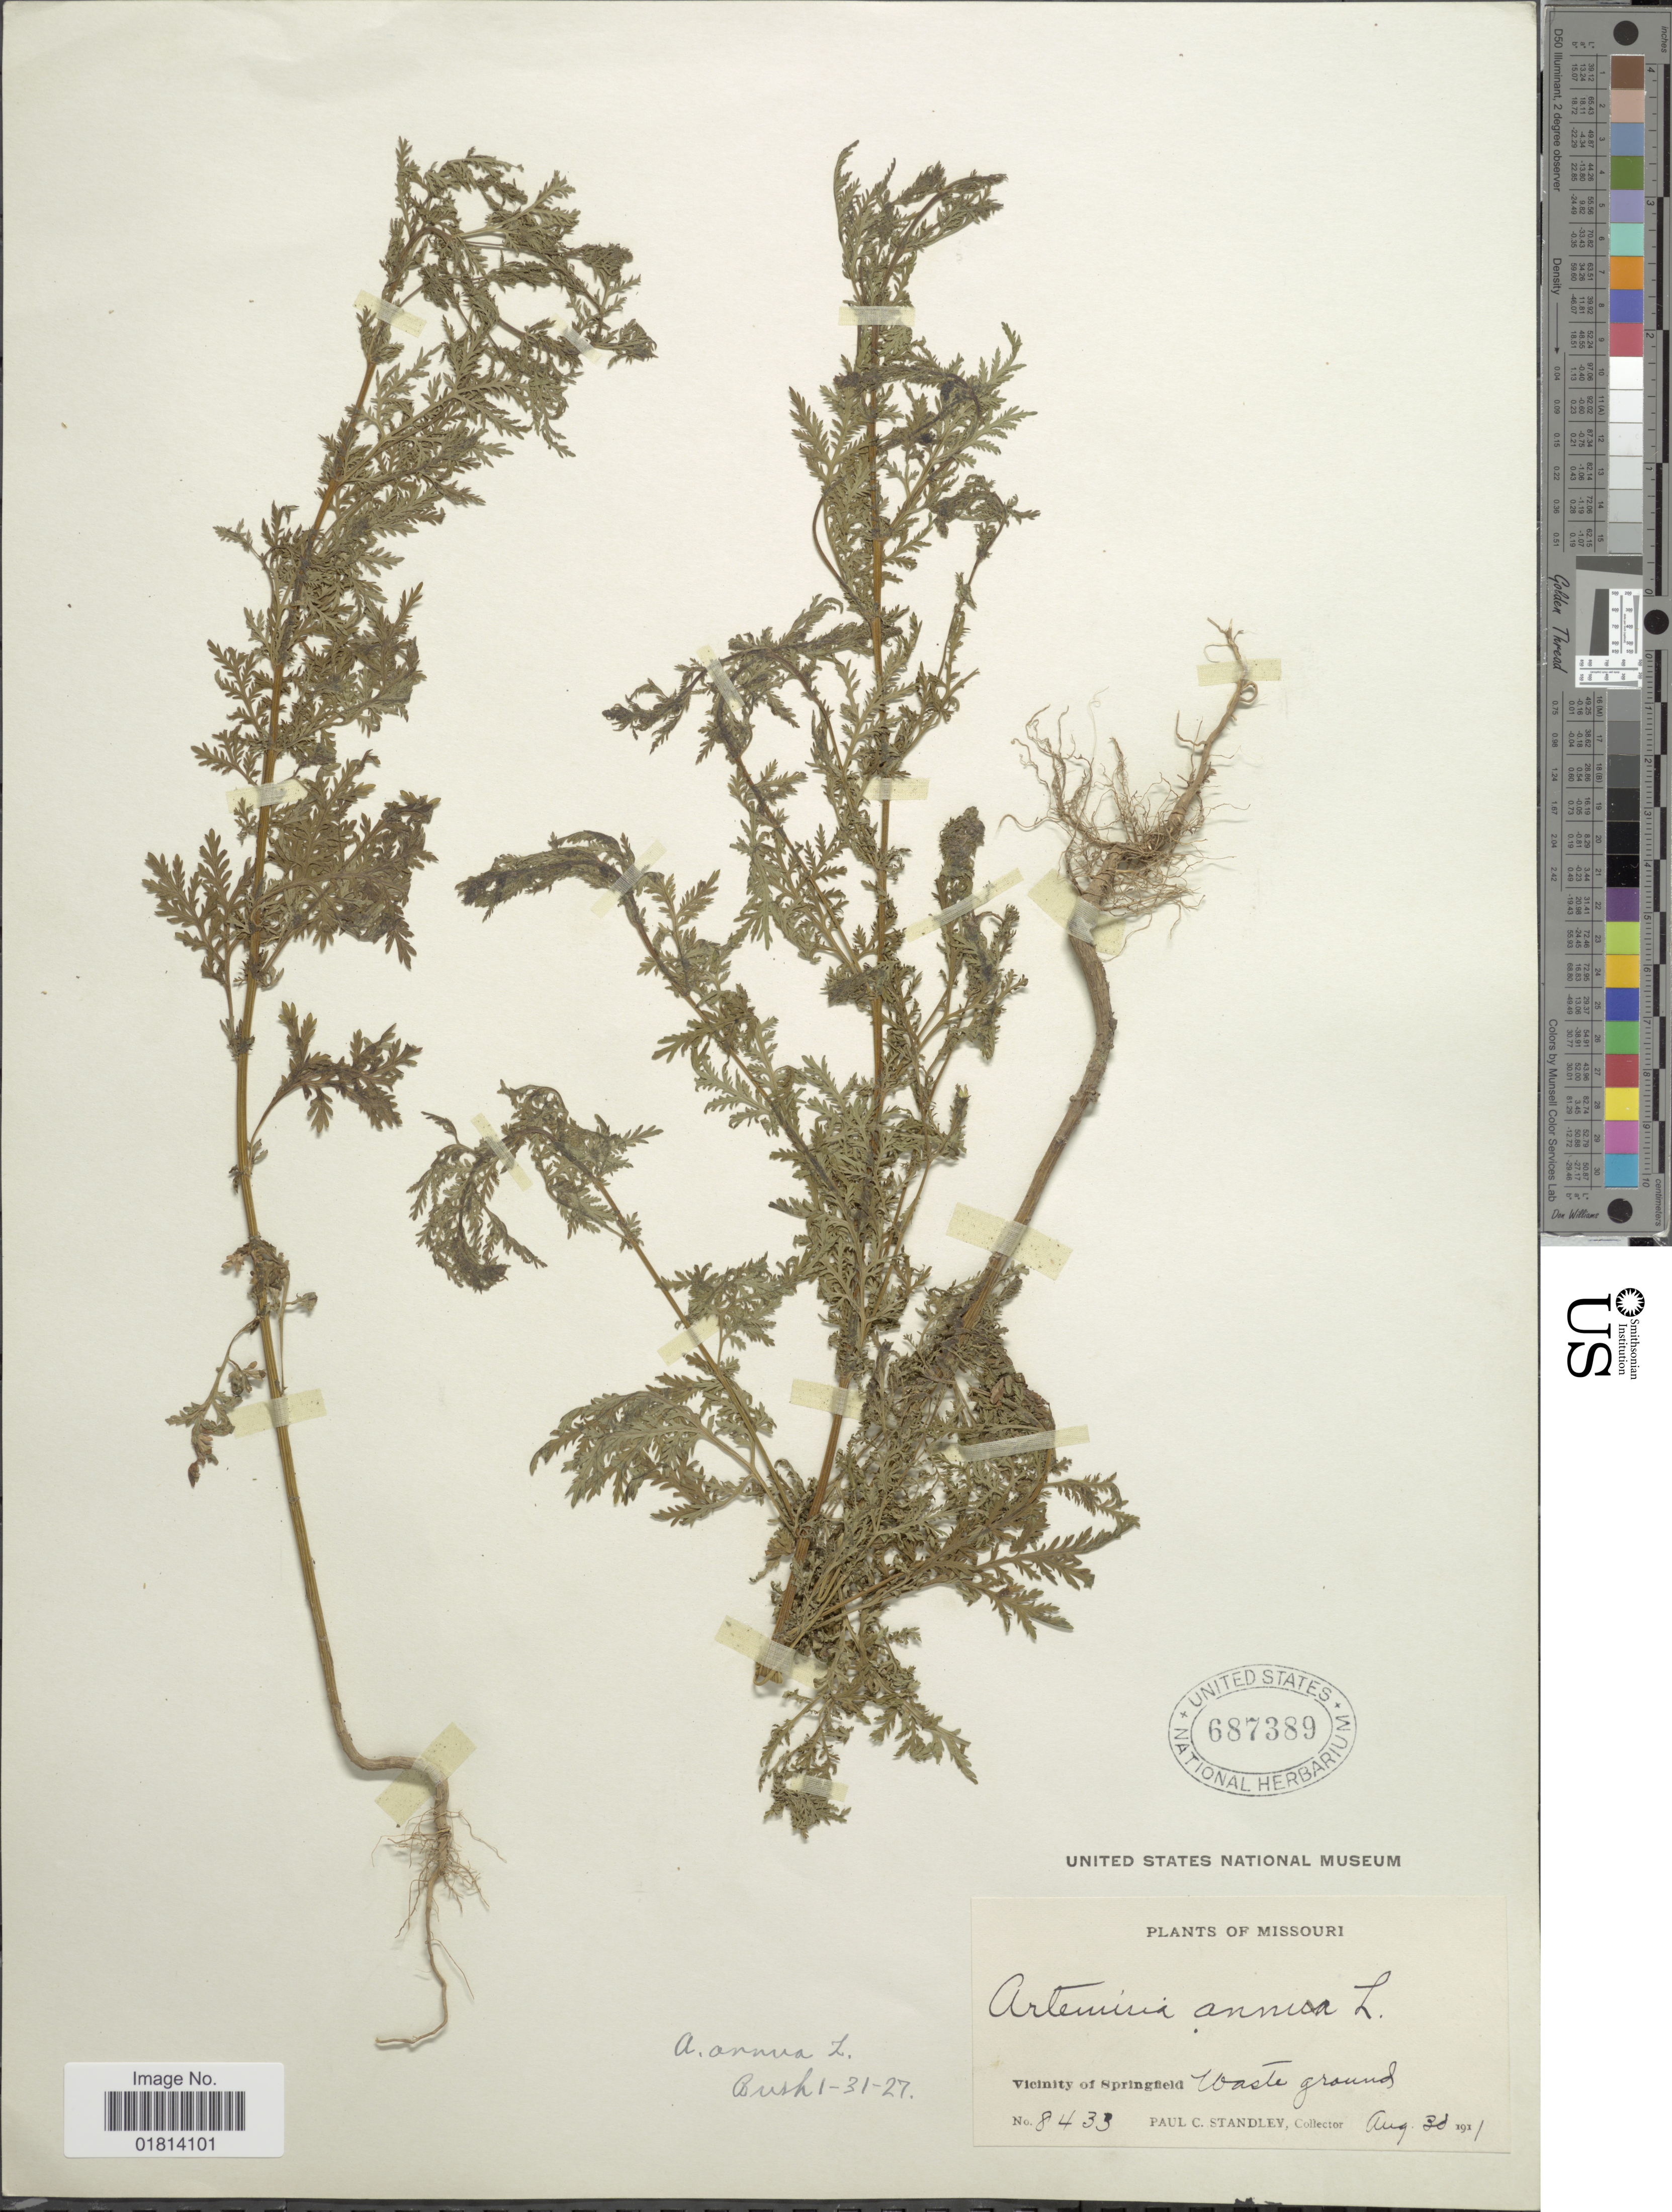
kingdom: Plantae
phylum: Tracheophyta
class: Magnoliopsida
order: Asterales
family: Asteraceae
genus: Artemisia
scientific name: Artemisia annua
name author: L.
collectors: P. C. Standley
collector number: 8433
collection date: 1911-08-30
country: United States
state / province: Missouri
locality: Vicinity of Springfield, Waste ground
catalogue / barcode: US 687389